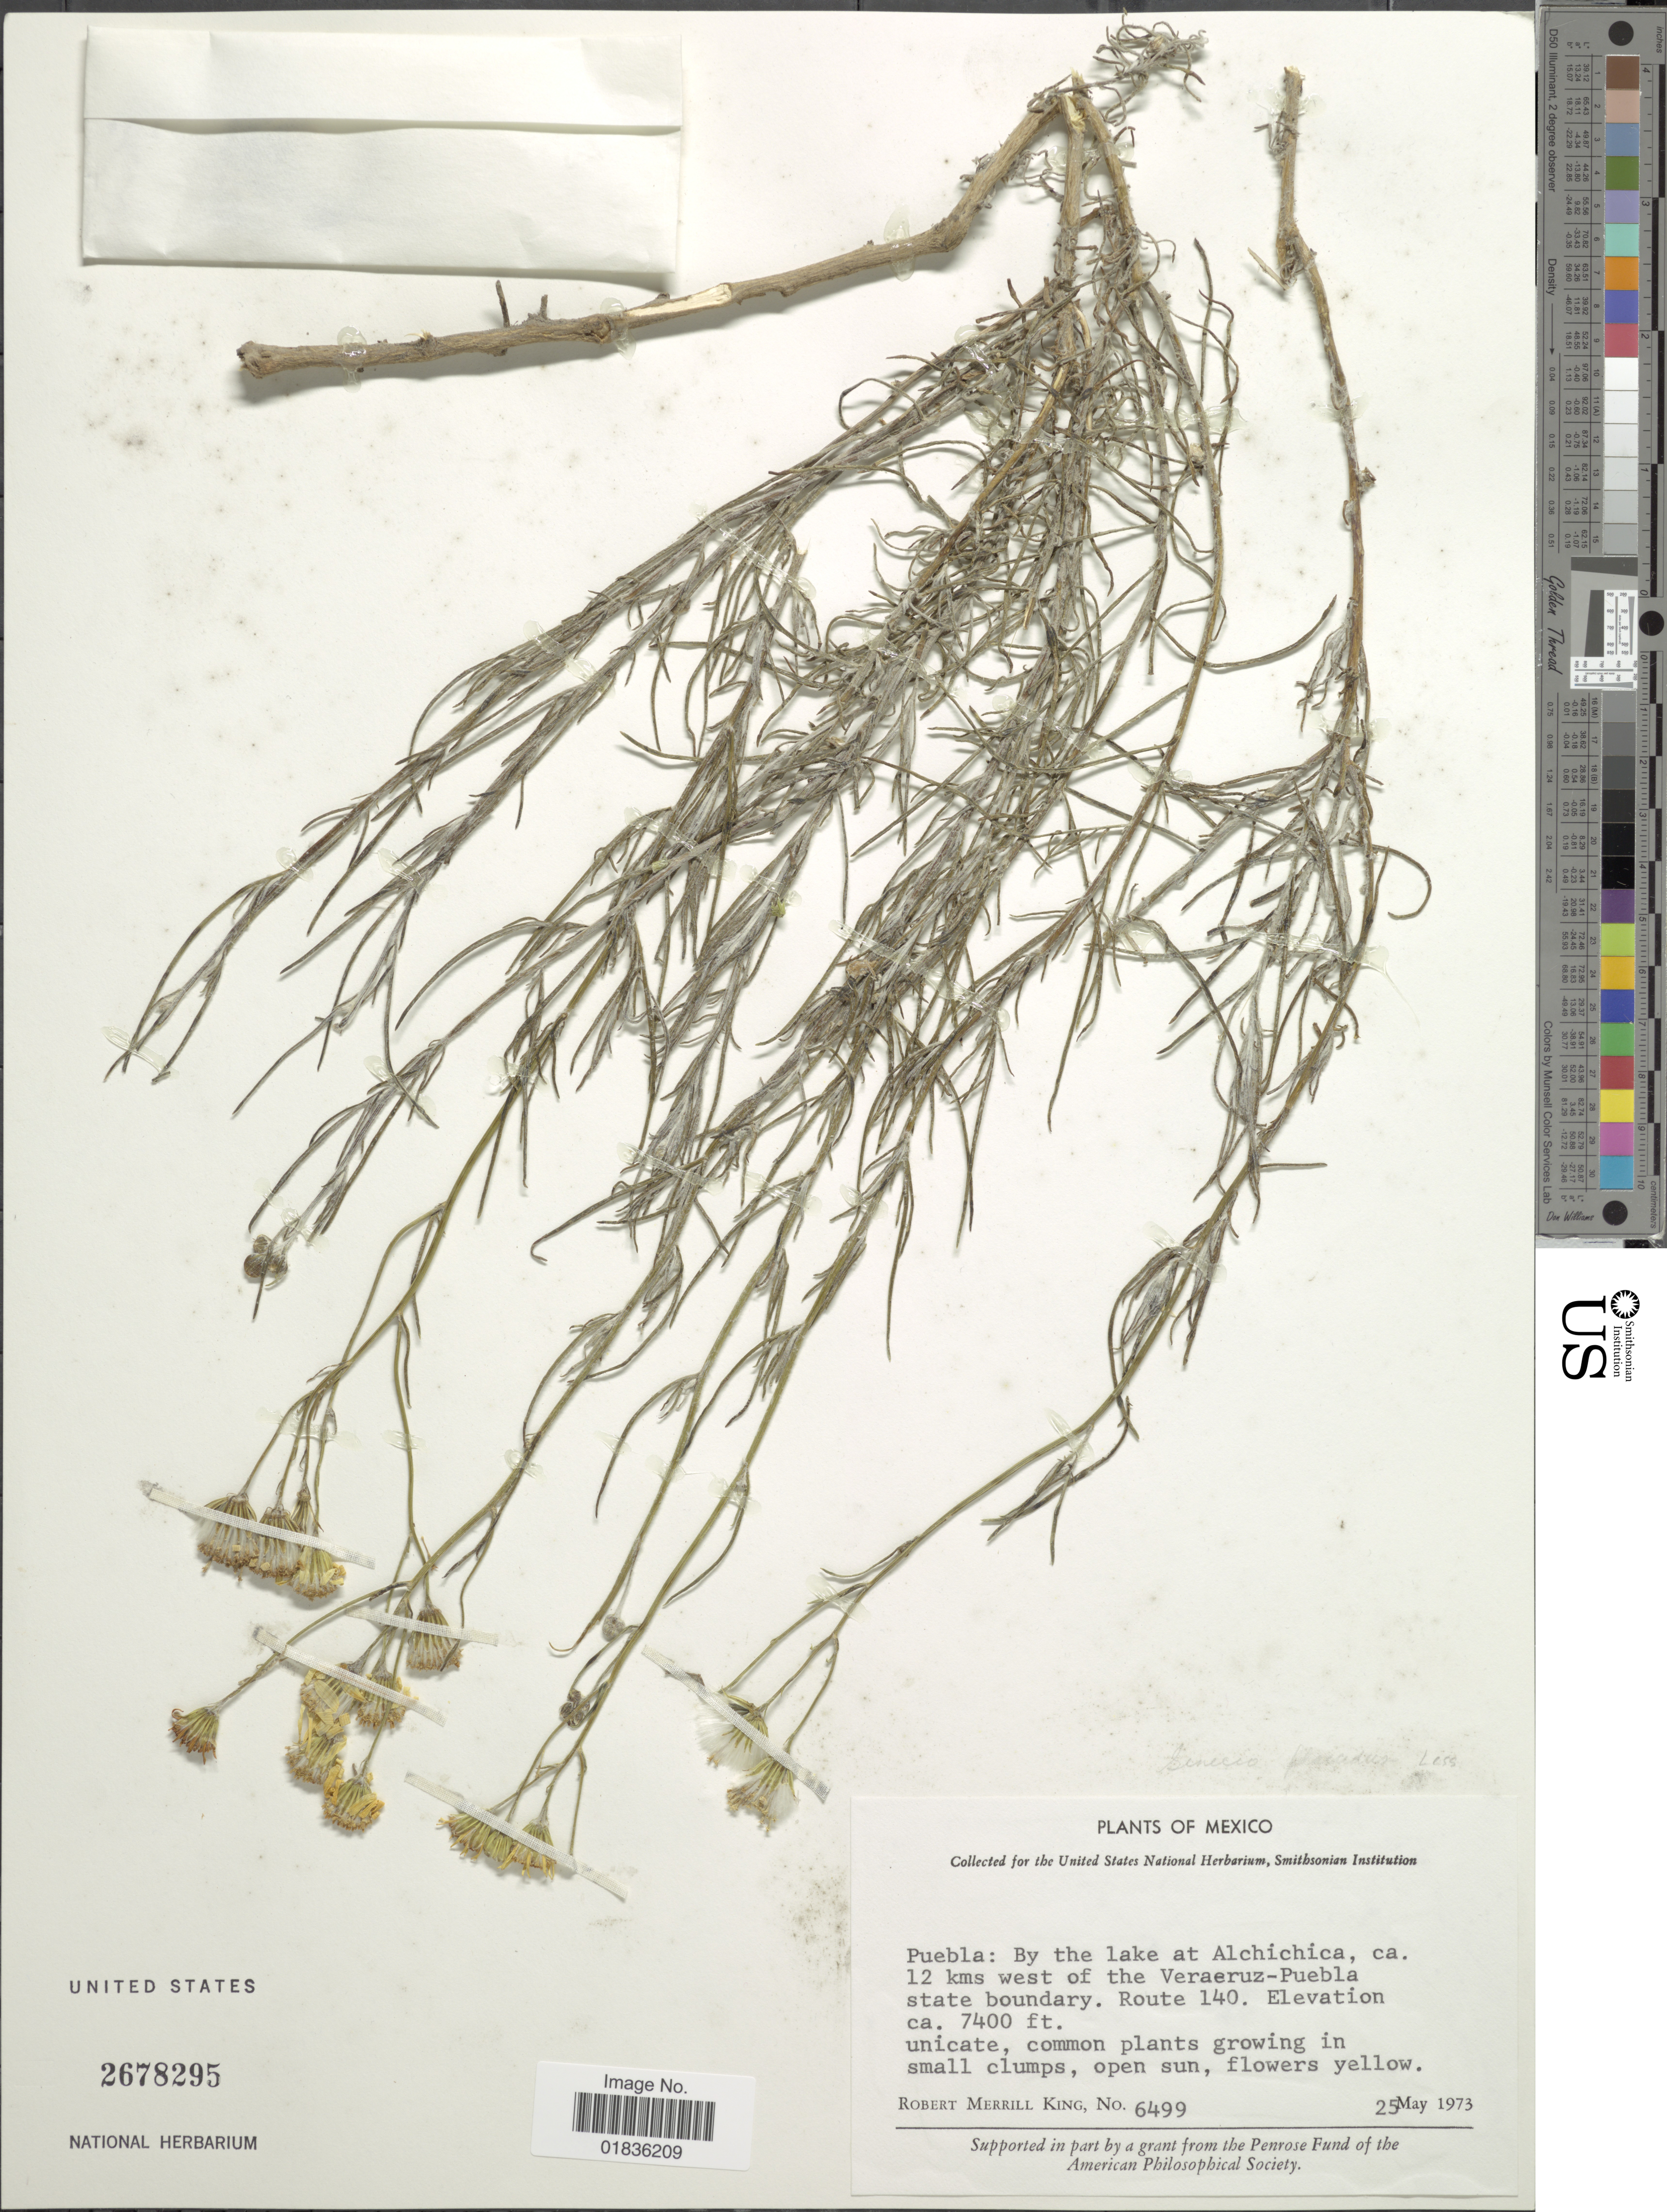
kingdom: Plantae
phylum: Tracheophyta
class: Magnoliopsida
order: Asterales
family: Asteraceae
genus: Senecio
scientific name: Senecio flaccidus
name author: Less.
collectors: R. M. King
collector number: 6499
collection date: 1973-05-25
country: Mexico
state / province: Puebla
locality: By the lake at Alchichica, ca. 12 kms west of the Veracruz-Puebla state boundary, Route 140.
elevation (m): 2256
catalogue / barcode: US 2678295